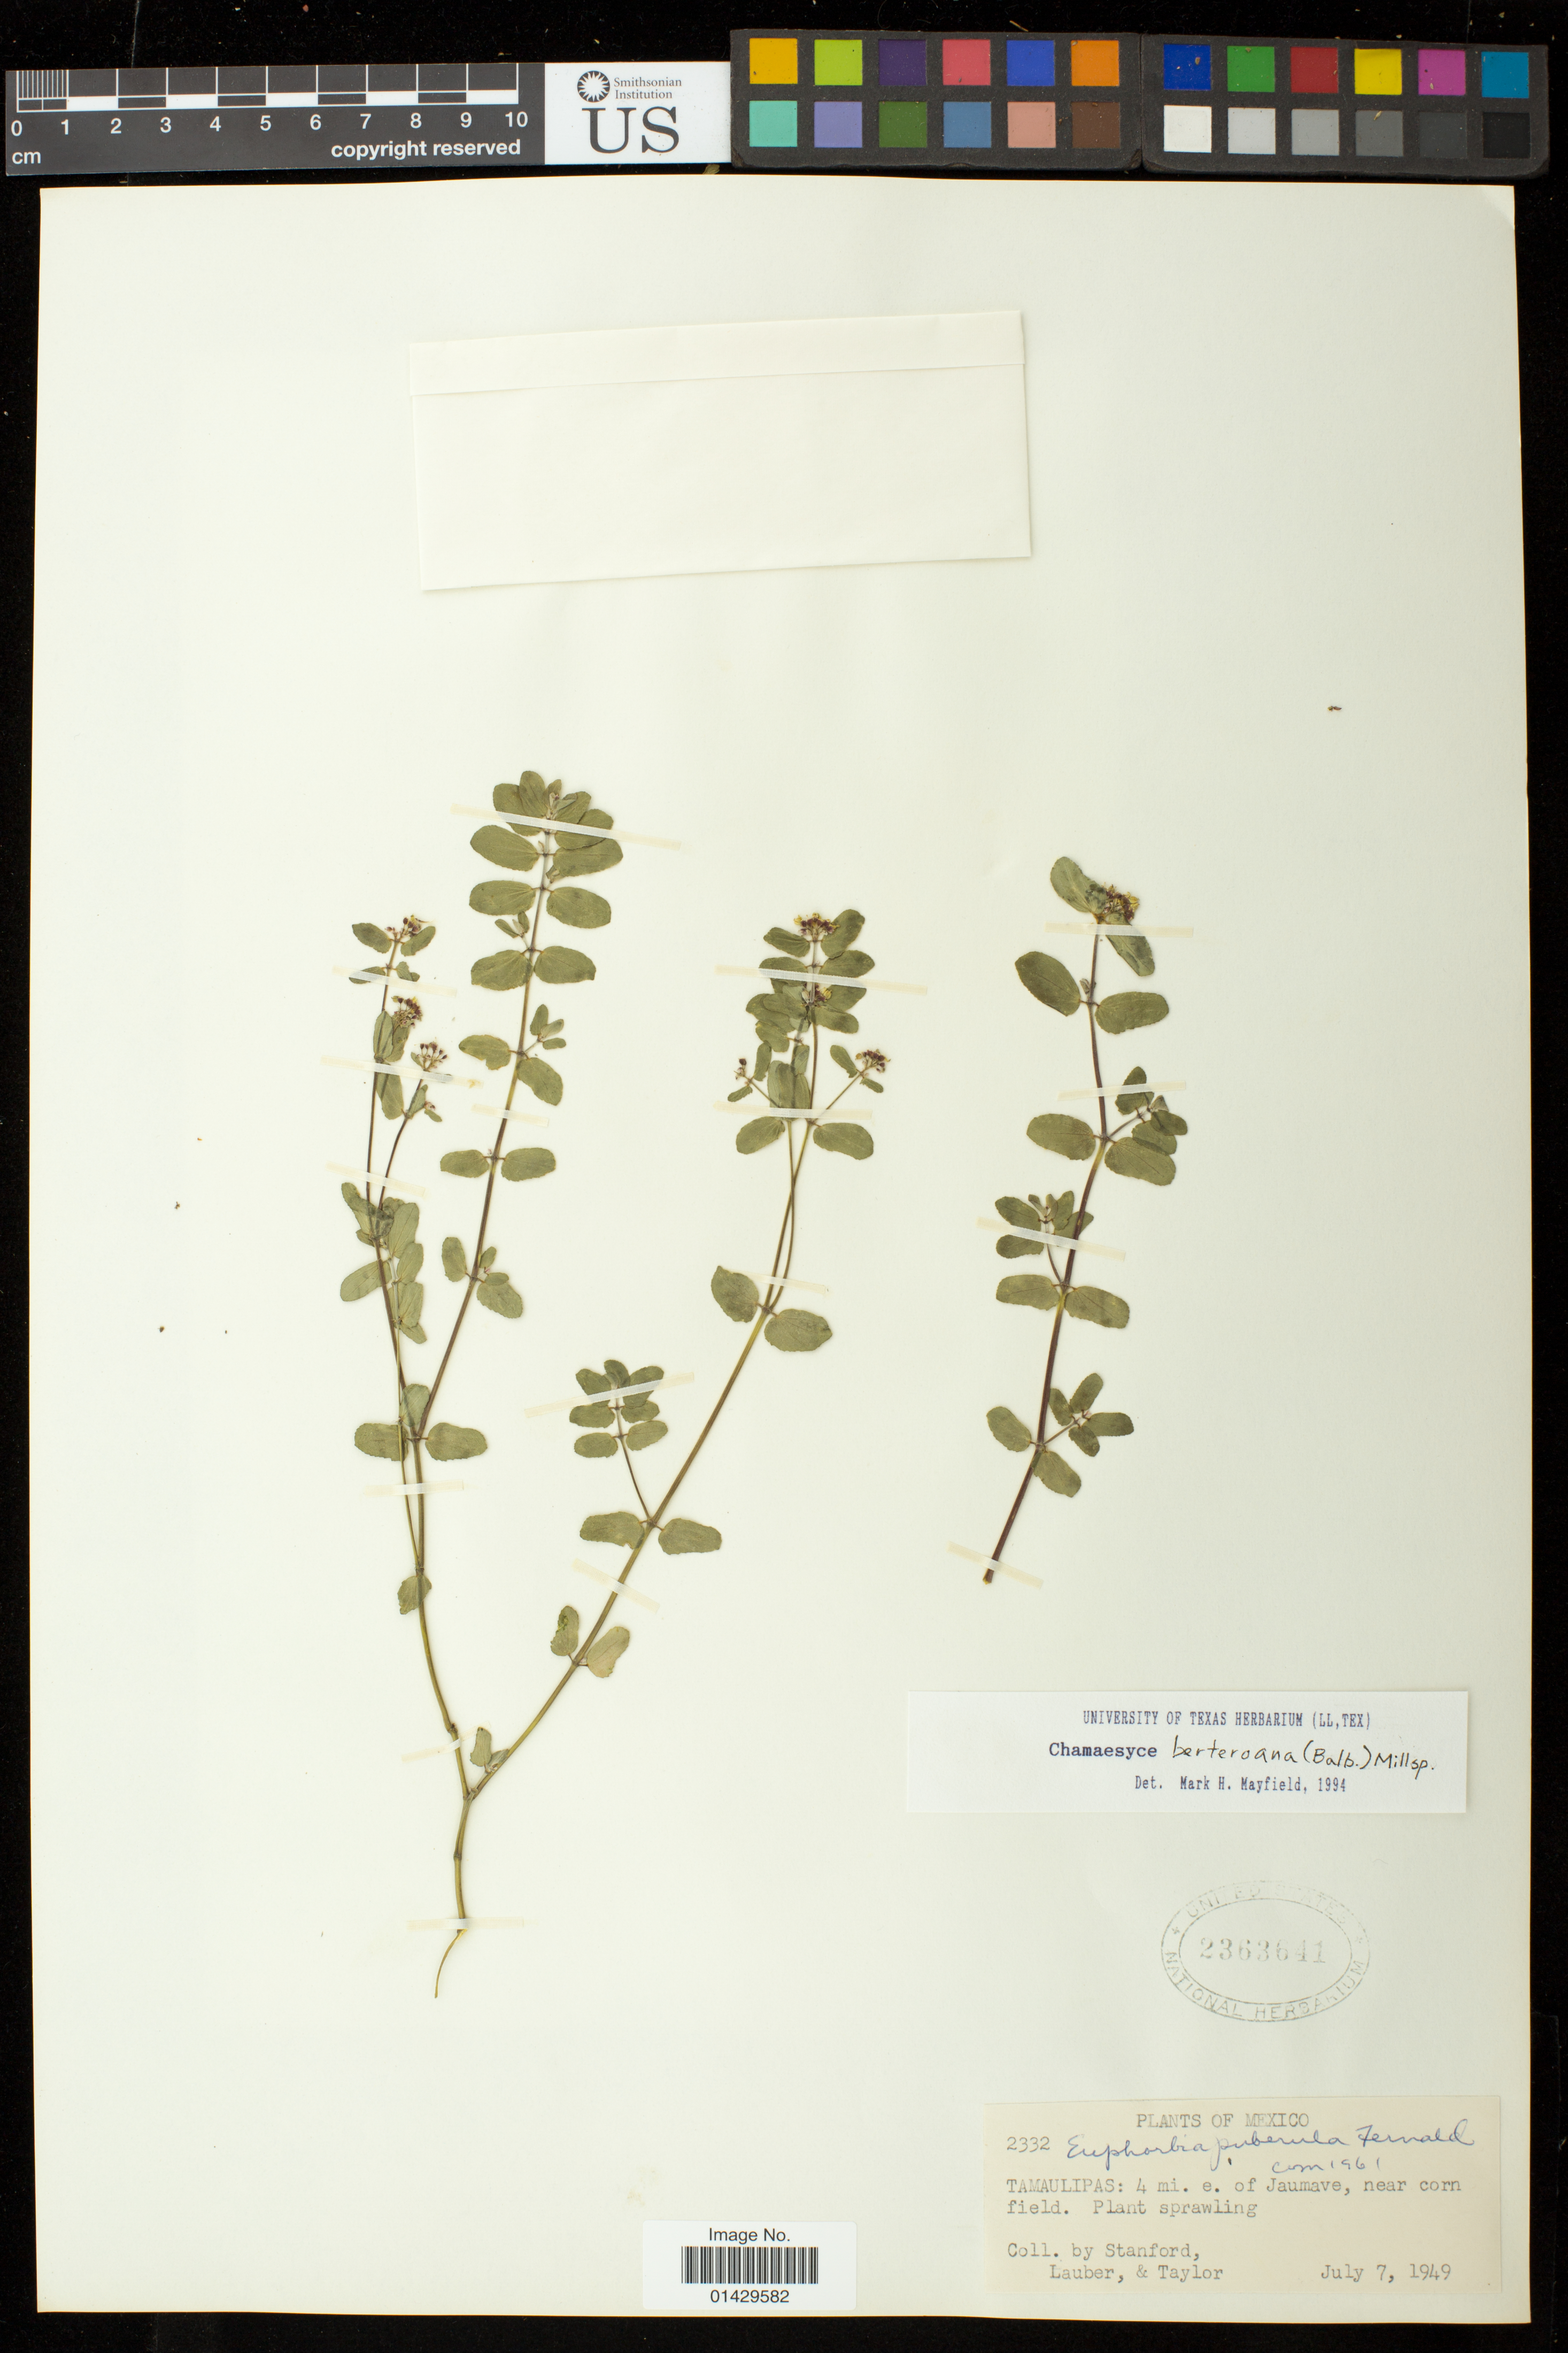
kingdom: Plantae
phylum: Tracheophyta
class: Magnoliopsida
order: Malpighiales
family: Euphorbiaceae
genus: Euphorbia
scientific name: Euphorbia berteroana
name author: Balb.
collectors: -. Stanford, -. Lauber & -- Taylor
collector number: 2332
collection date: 1949-07-07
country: Mexico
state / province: Tamaulipas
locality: TAMAULIPAS: 4 mi. e. of Jaumave, near corn field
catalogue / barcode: US 2363641